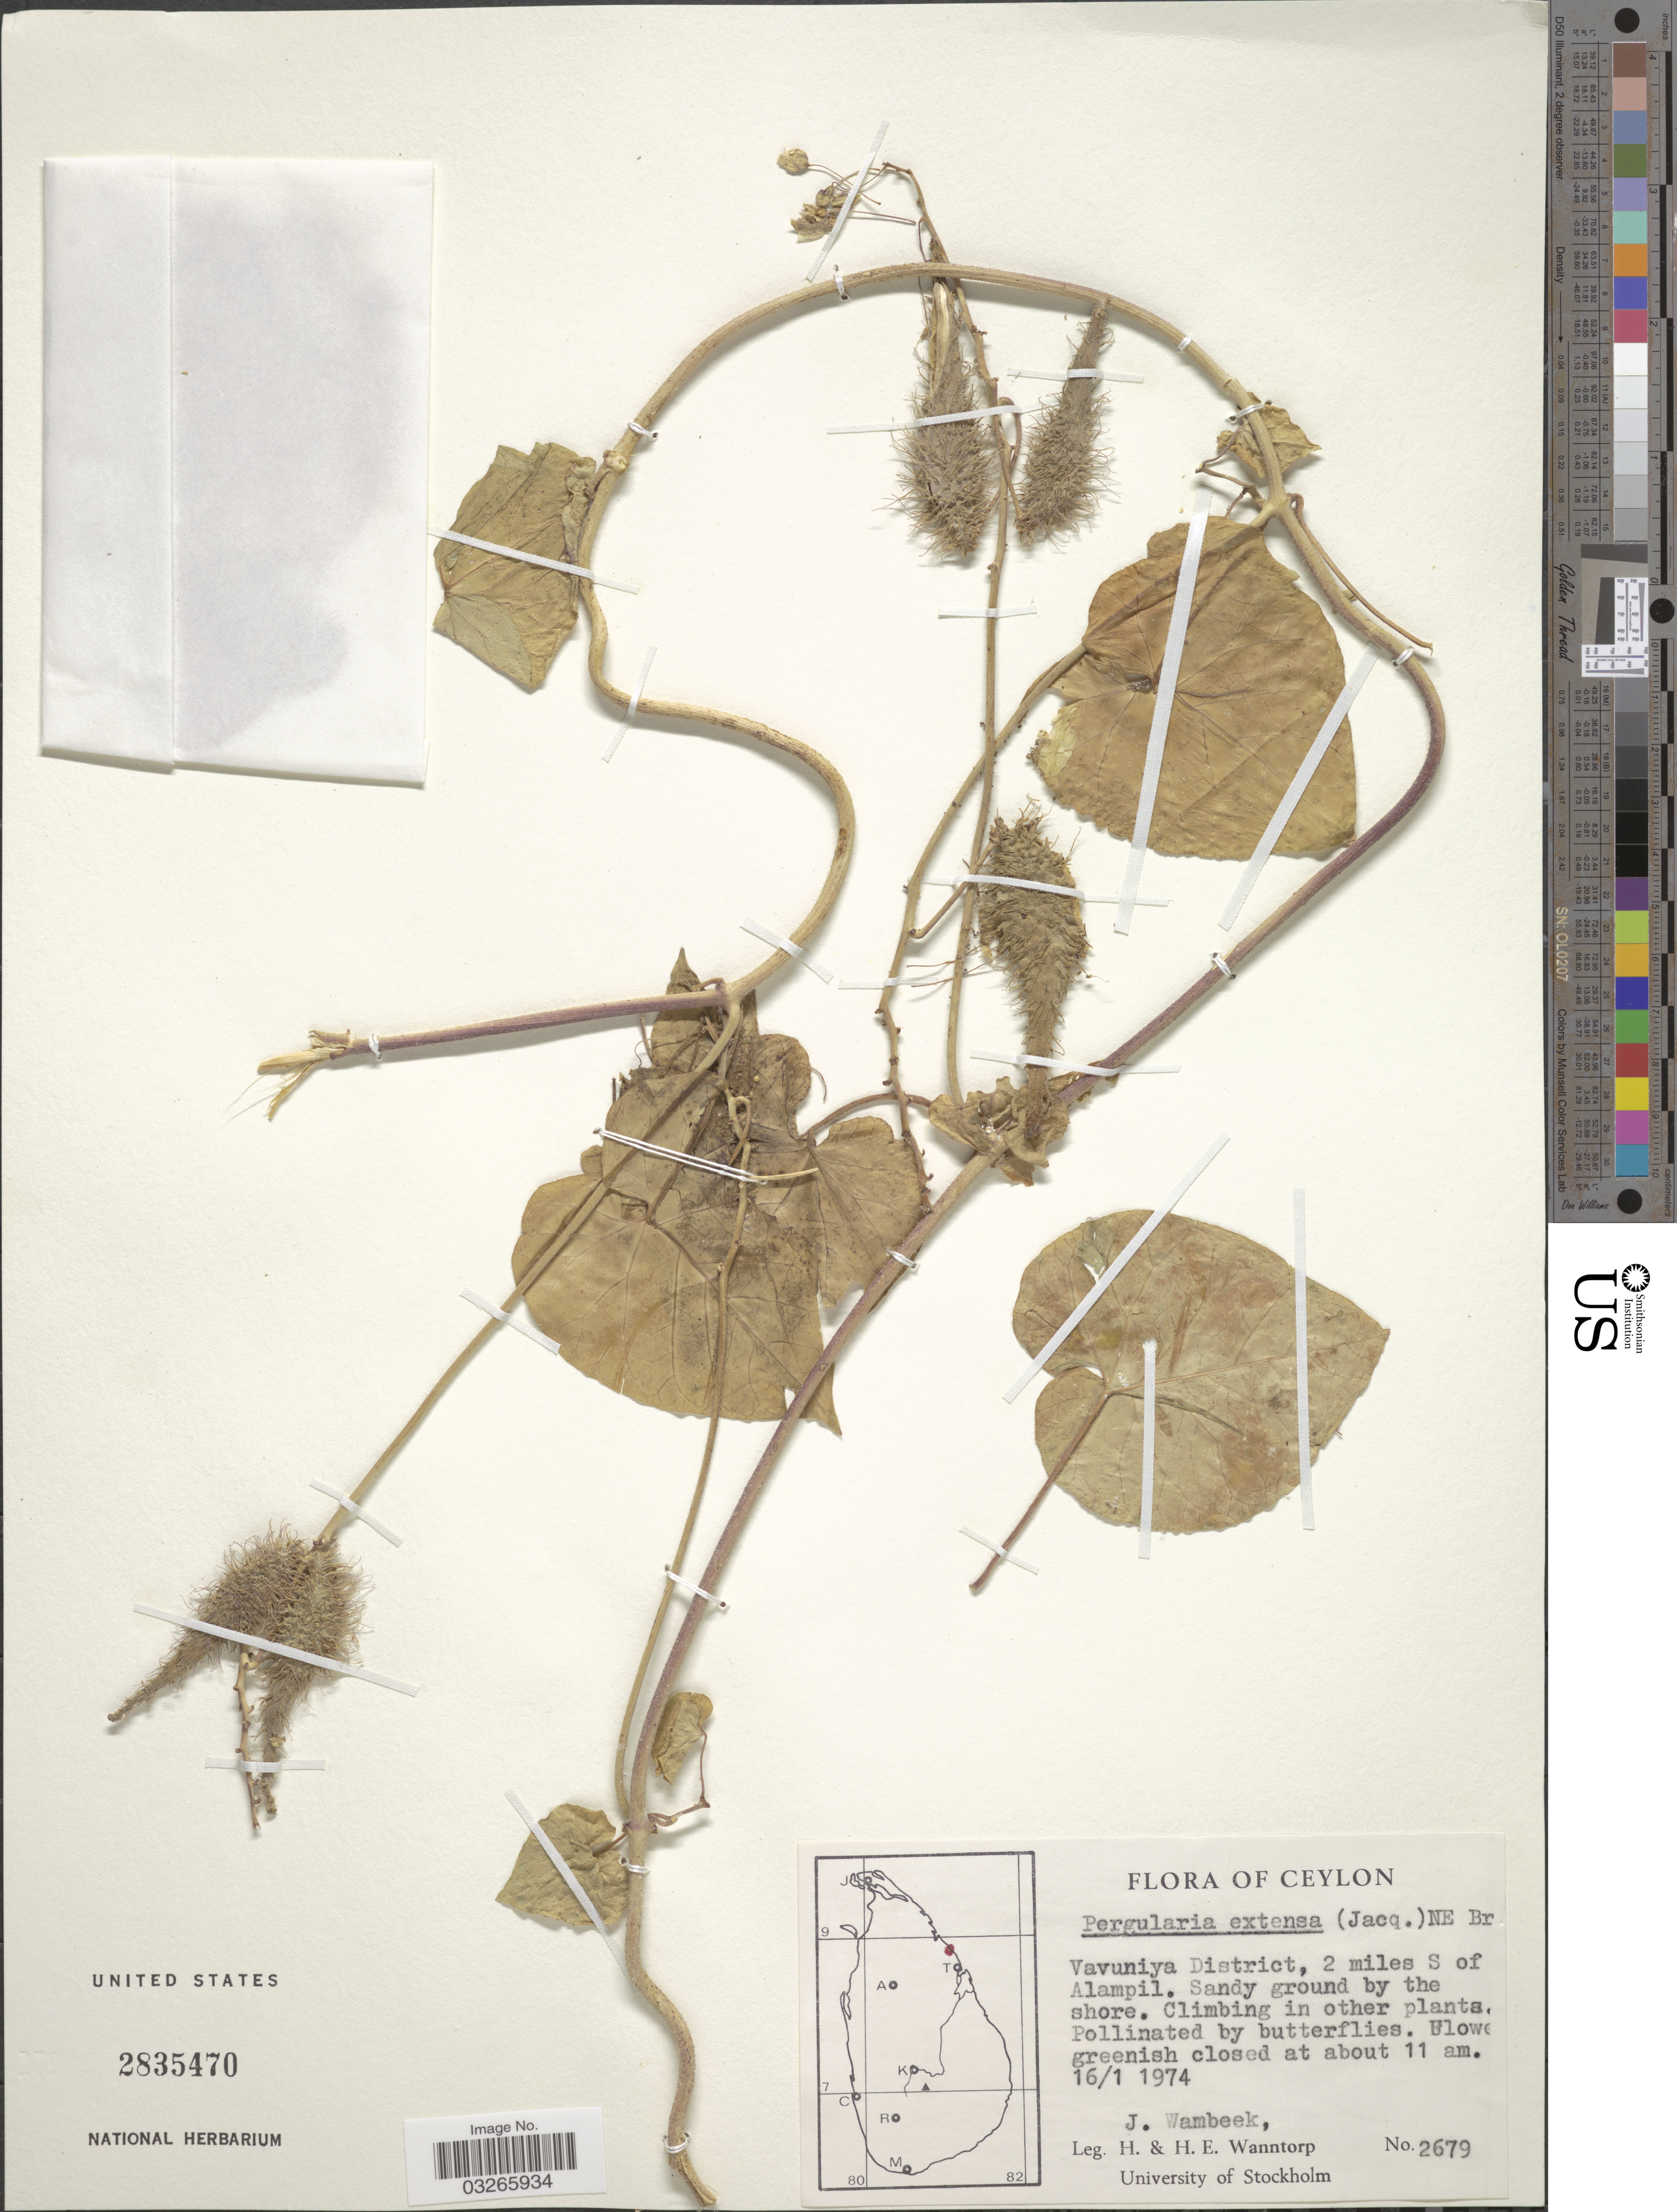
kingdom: Plantae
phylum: Tracheophyta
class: Magnoliopsida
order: Gentianales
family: Apocynaceae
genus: Doemia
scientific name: Doemia extensa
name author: (Jacq.) W.T. Aiton ex Schult.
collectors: J. Wambeek, H. Wanntorp & H. Wanntorp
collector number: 2679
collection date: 1974-01-16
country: Sri Lanka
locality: Ceylon. Vavuniya District, 2 miles S of Alampil.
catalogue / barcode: US 2835470